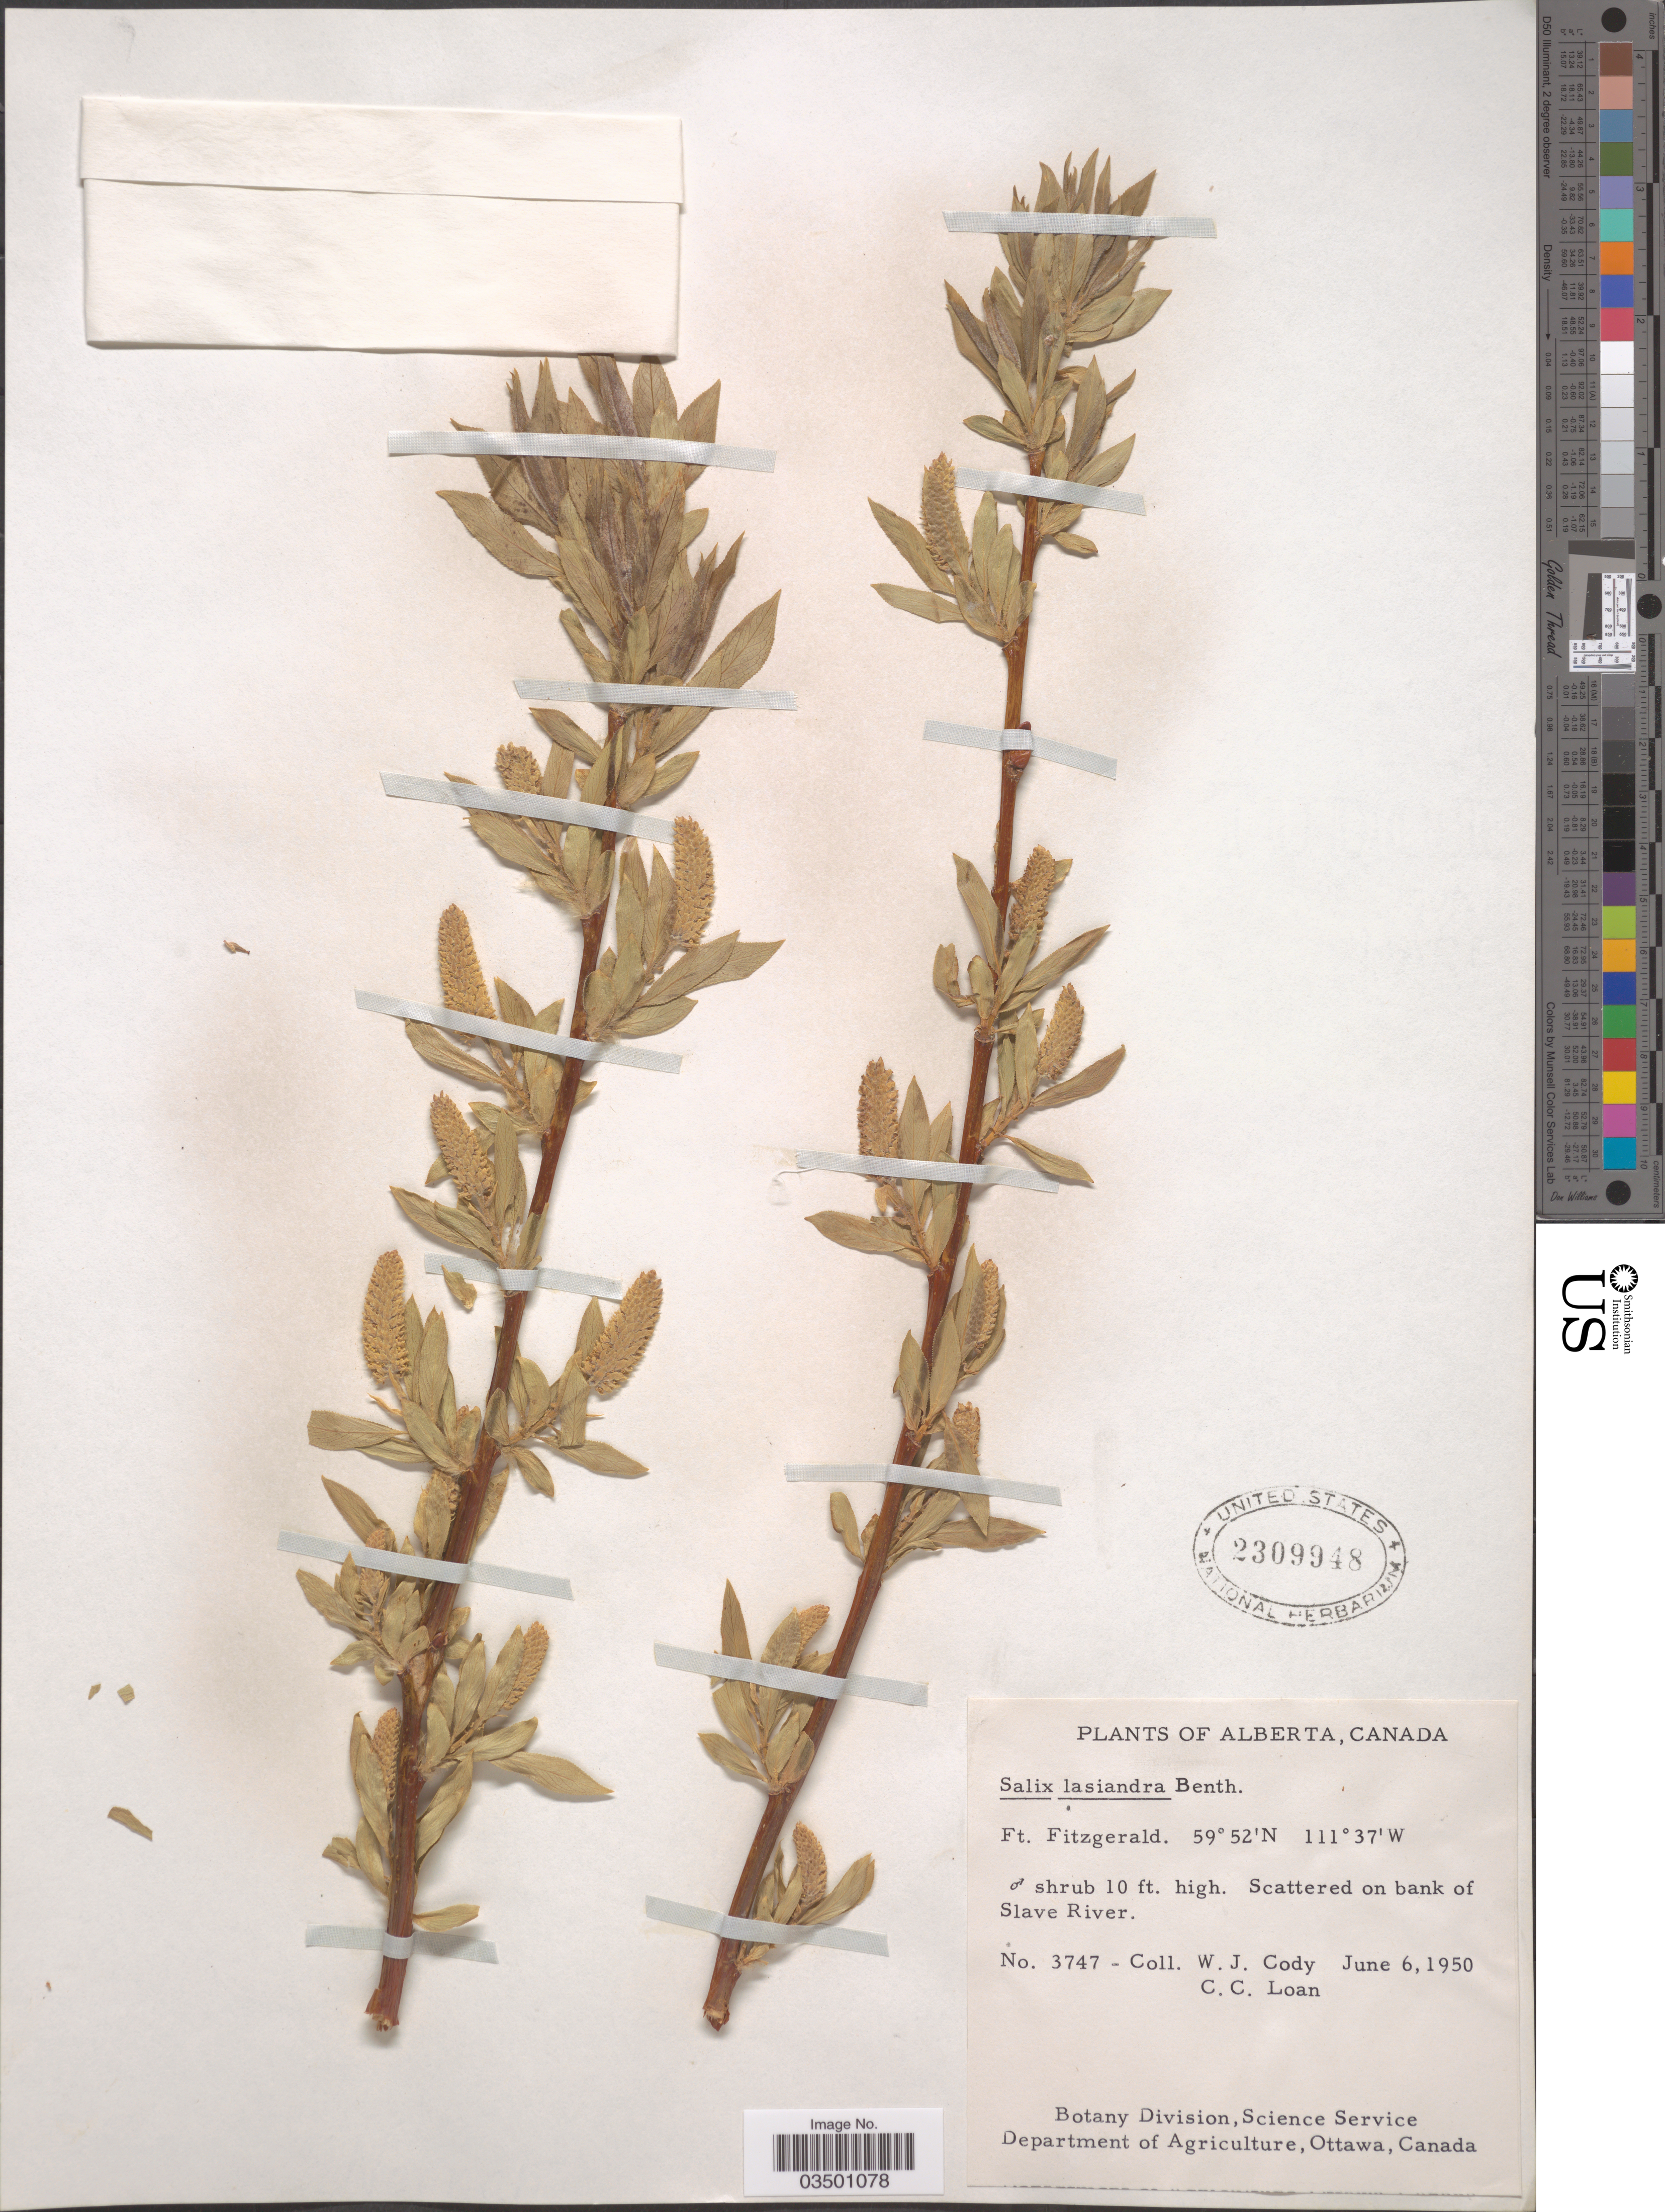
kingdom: Plantae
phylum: Tracheophyta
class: Magnoliopsida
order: Malpighiales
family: Salicaceae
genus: Salix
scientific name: Salix lasiandra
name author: Benth.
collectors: W. Cody & C. Loan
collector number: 3747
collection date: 1950-06-06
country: Canada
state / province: Alberta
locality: Ft. Fitzgerald. On bank of Slave River.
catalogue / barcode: US 2309948